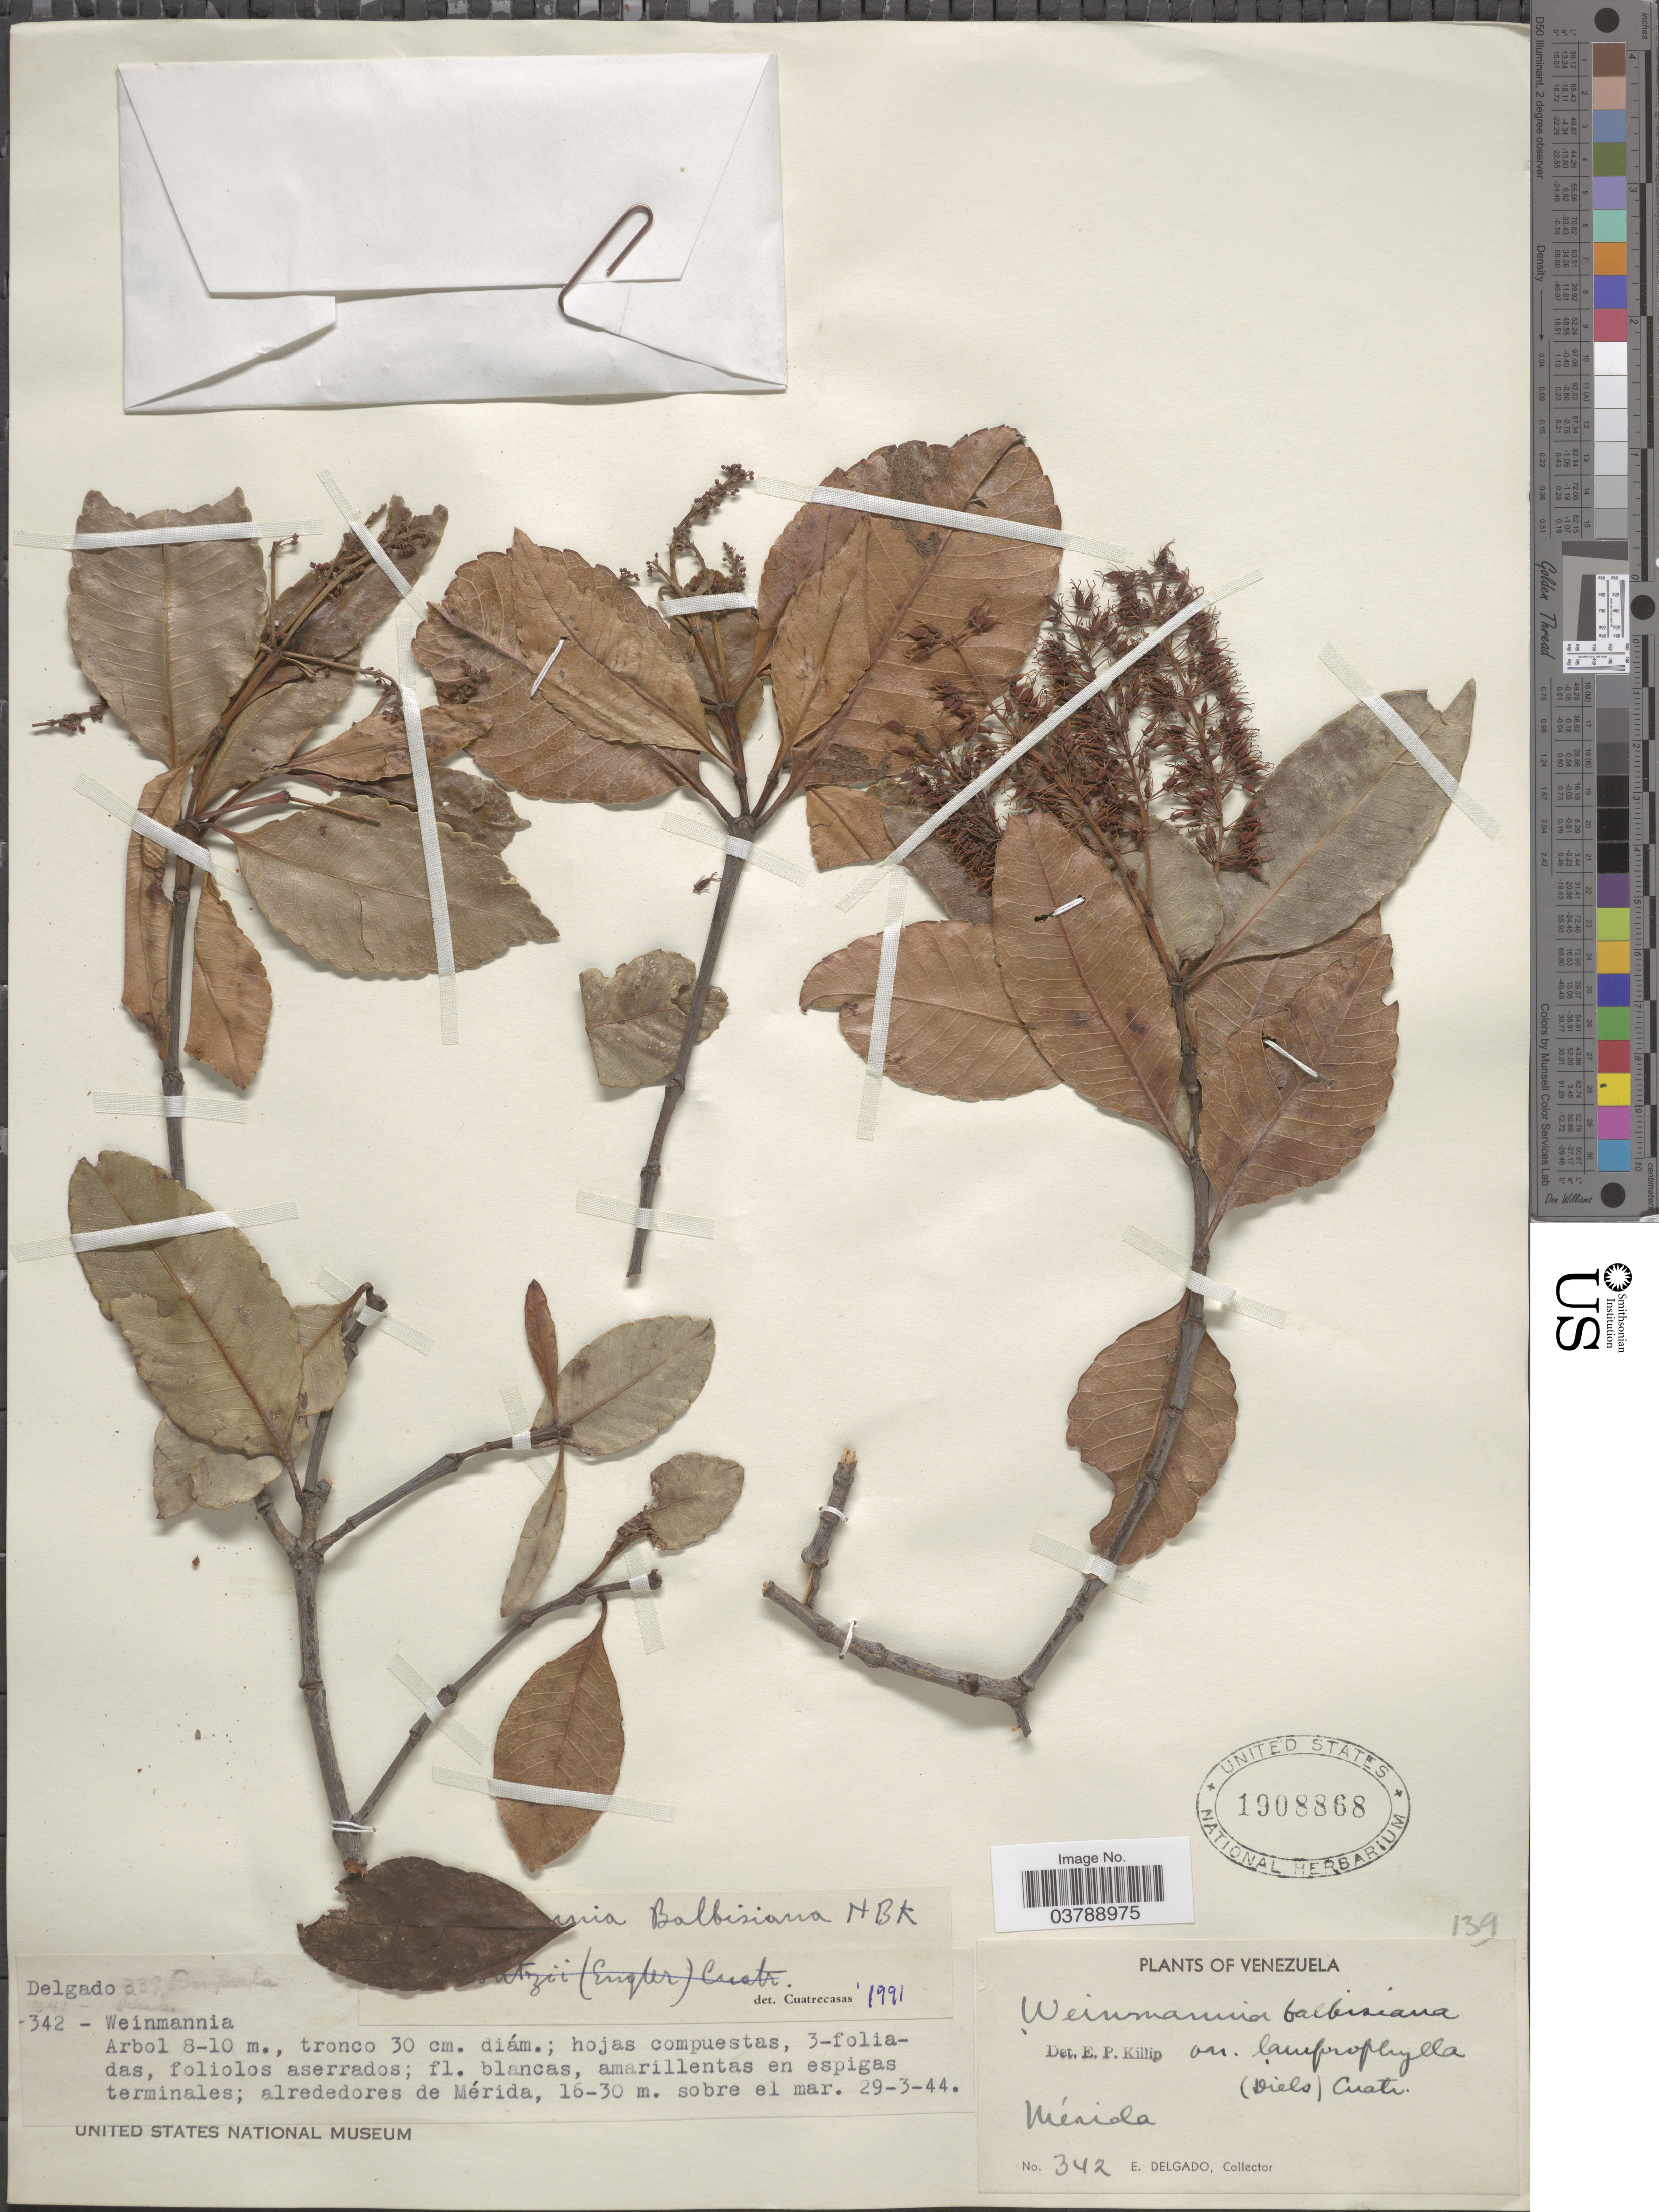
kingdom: Plantae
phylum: Tracheophyta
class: Magnoliopsida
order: Oxalidales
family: Cunoniaceae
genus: Weinmannia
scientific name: Weinmannia balbisiana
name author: Kunth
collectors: E. Delgado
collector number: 342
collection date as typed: Transcribed d/m/y: 29/3/44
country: Venezuela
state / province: Merida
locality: Alrededores de Mérida.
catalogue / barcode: US 1908868